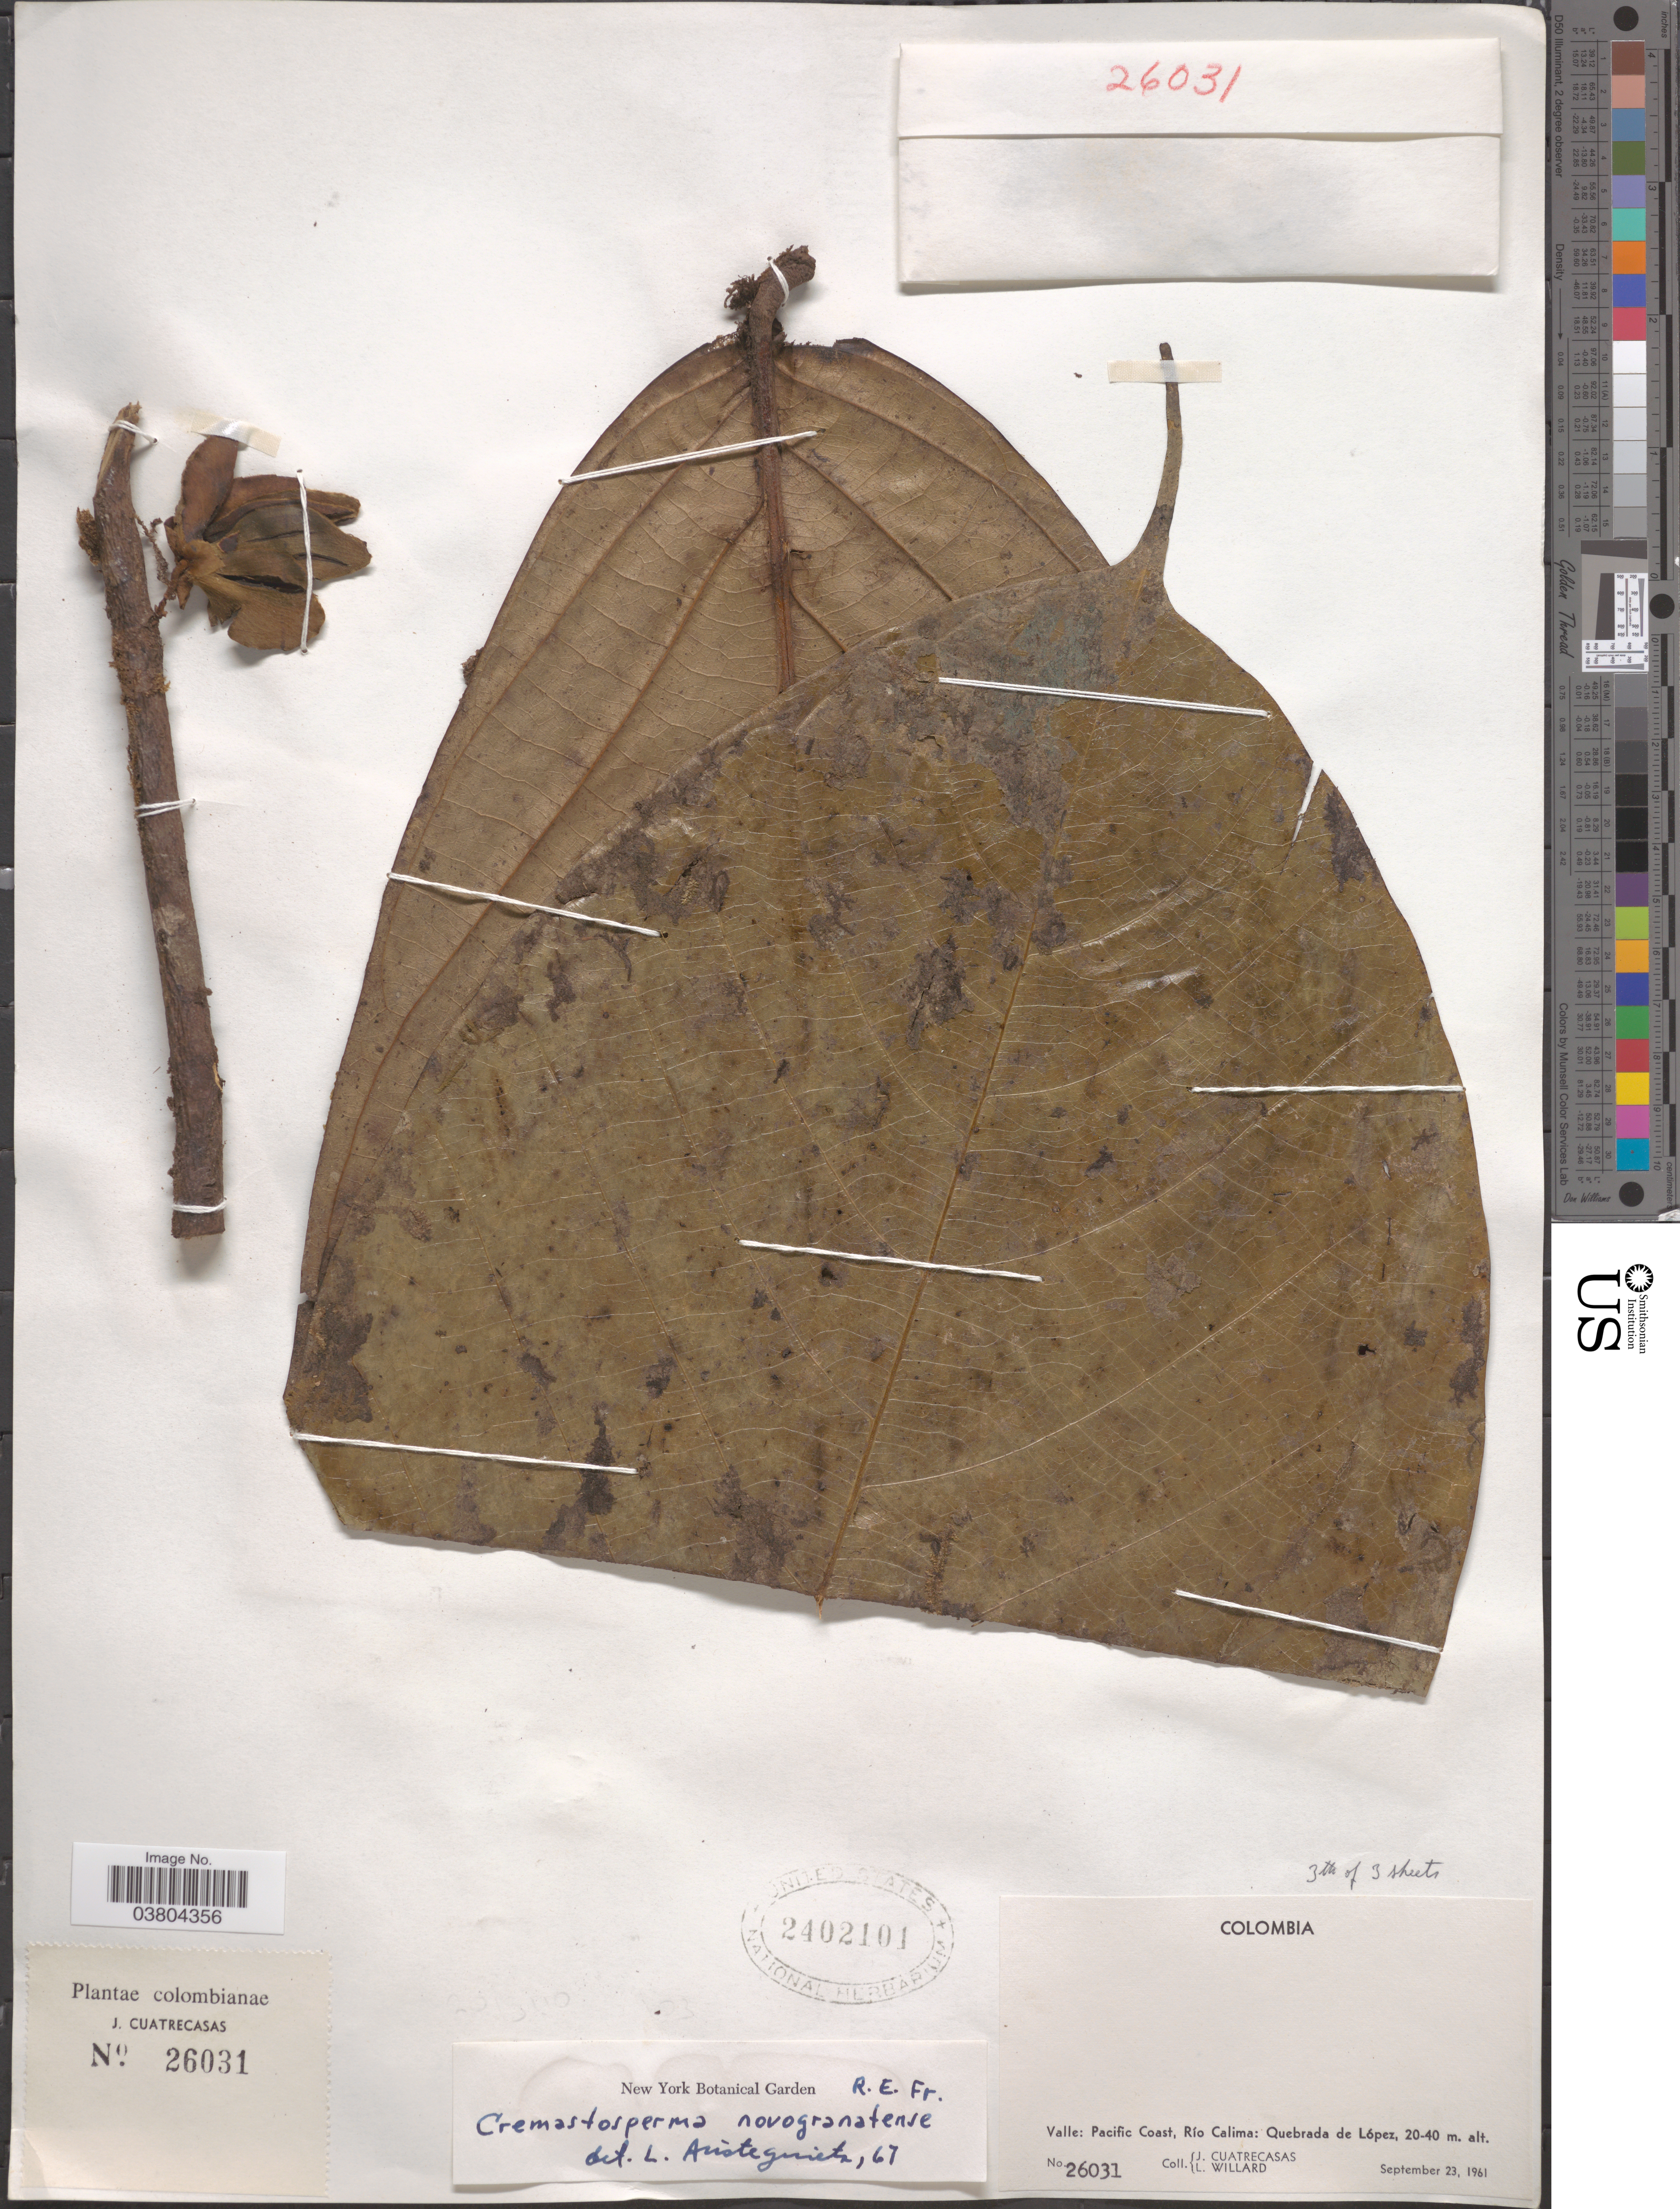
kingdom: Plantae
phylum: Tracheophyta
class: Magnoliopsida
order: Magnoliales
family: Annonaceae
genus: Cremastosperma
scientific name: Cremastosperma novogranatense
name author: R.E. Fr.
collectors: J. Cuatrecasas & L. Willard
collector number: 26031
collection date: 1961-09-23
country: Colombia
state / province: Valle del Cauca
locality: Valle: Pacific Coast, Río Calima: Quebrada de López.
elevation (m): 20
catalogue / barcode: US 2402101